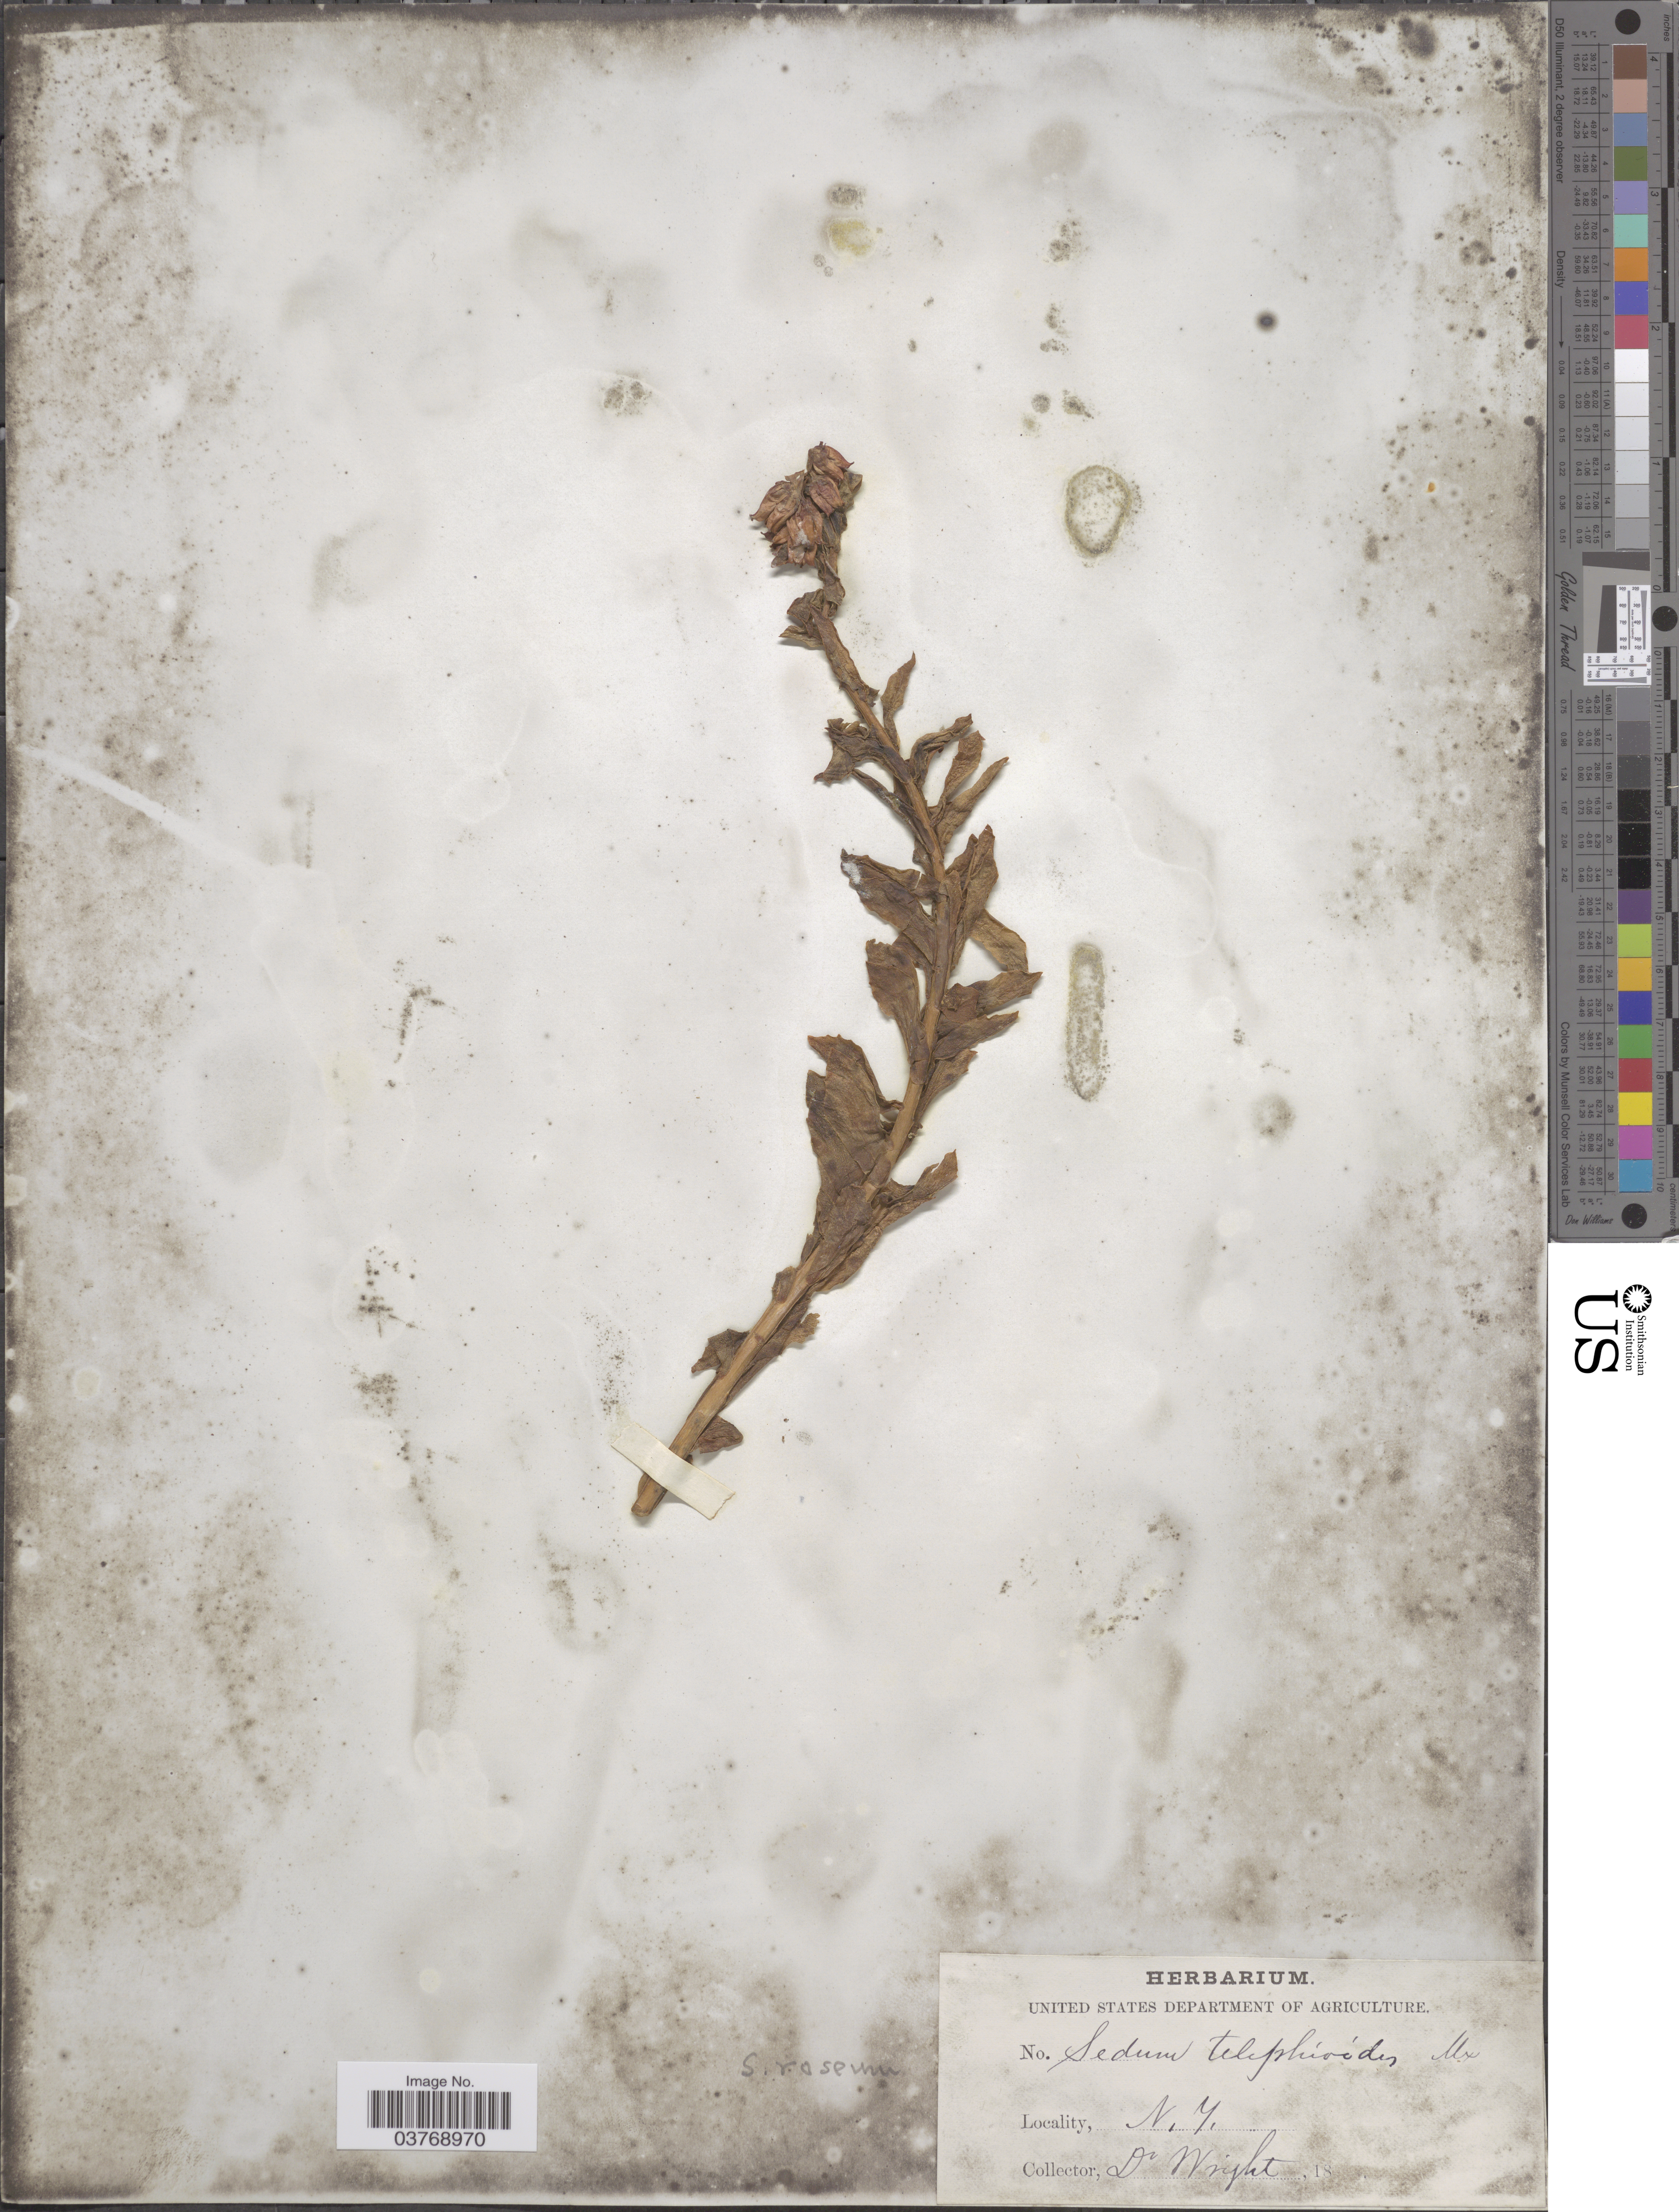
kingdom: Plantae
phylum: Tracheophyta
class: Magnoliopsida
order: Saxifragales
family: Crassulaceae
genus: Rhodiola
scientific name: Rhodiola rosea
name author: L.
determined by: Strong, Mark T., (BOT), Smithsonian Institution - National Museum of Natural History (UNITED STATES)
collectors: Wright, --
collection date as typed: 18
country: United States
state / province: New York